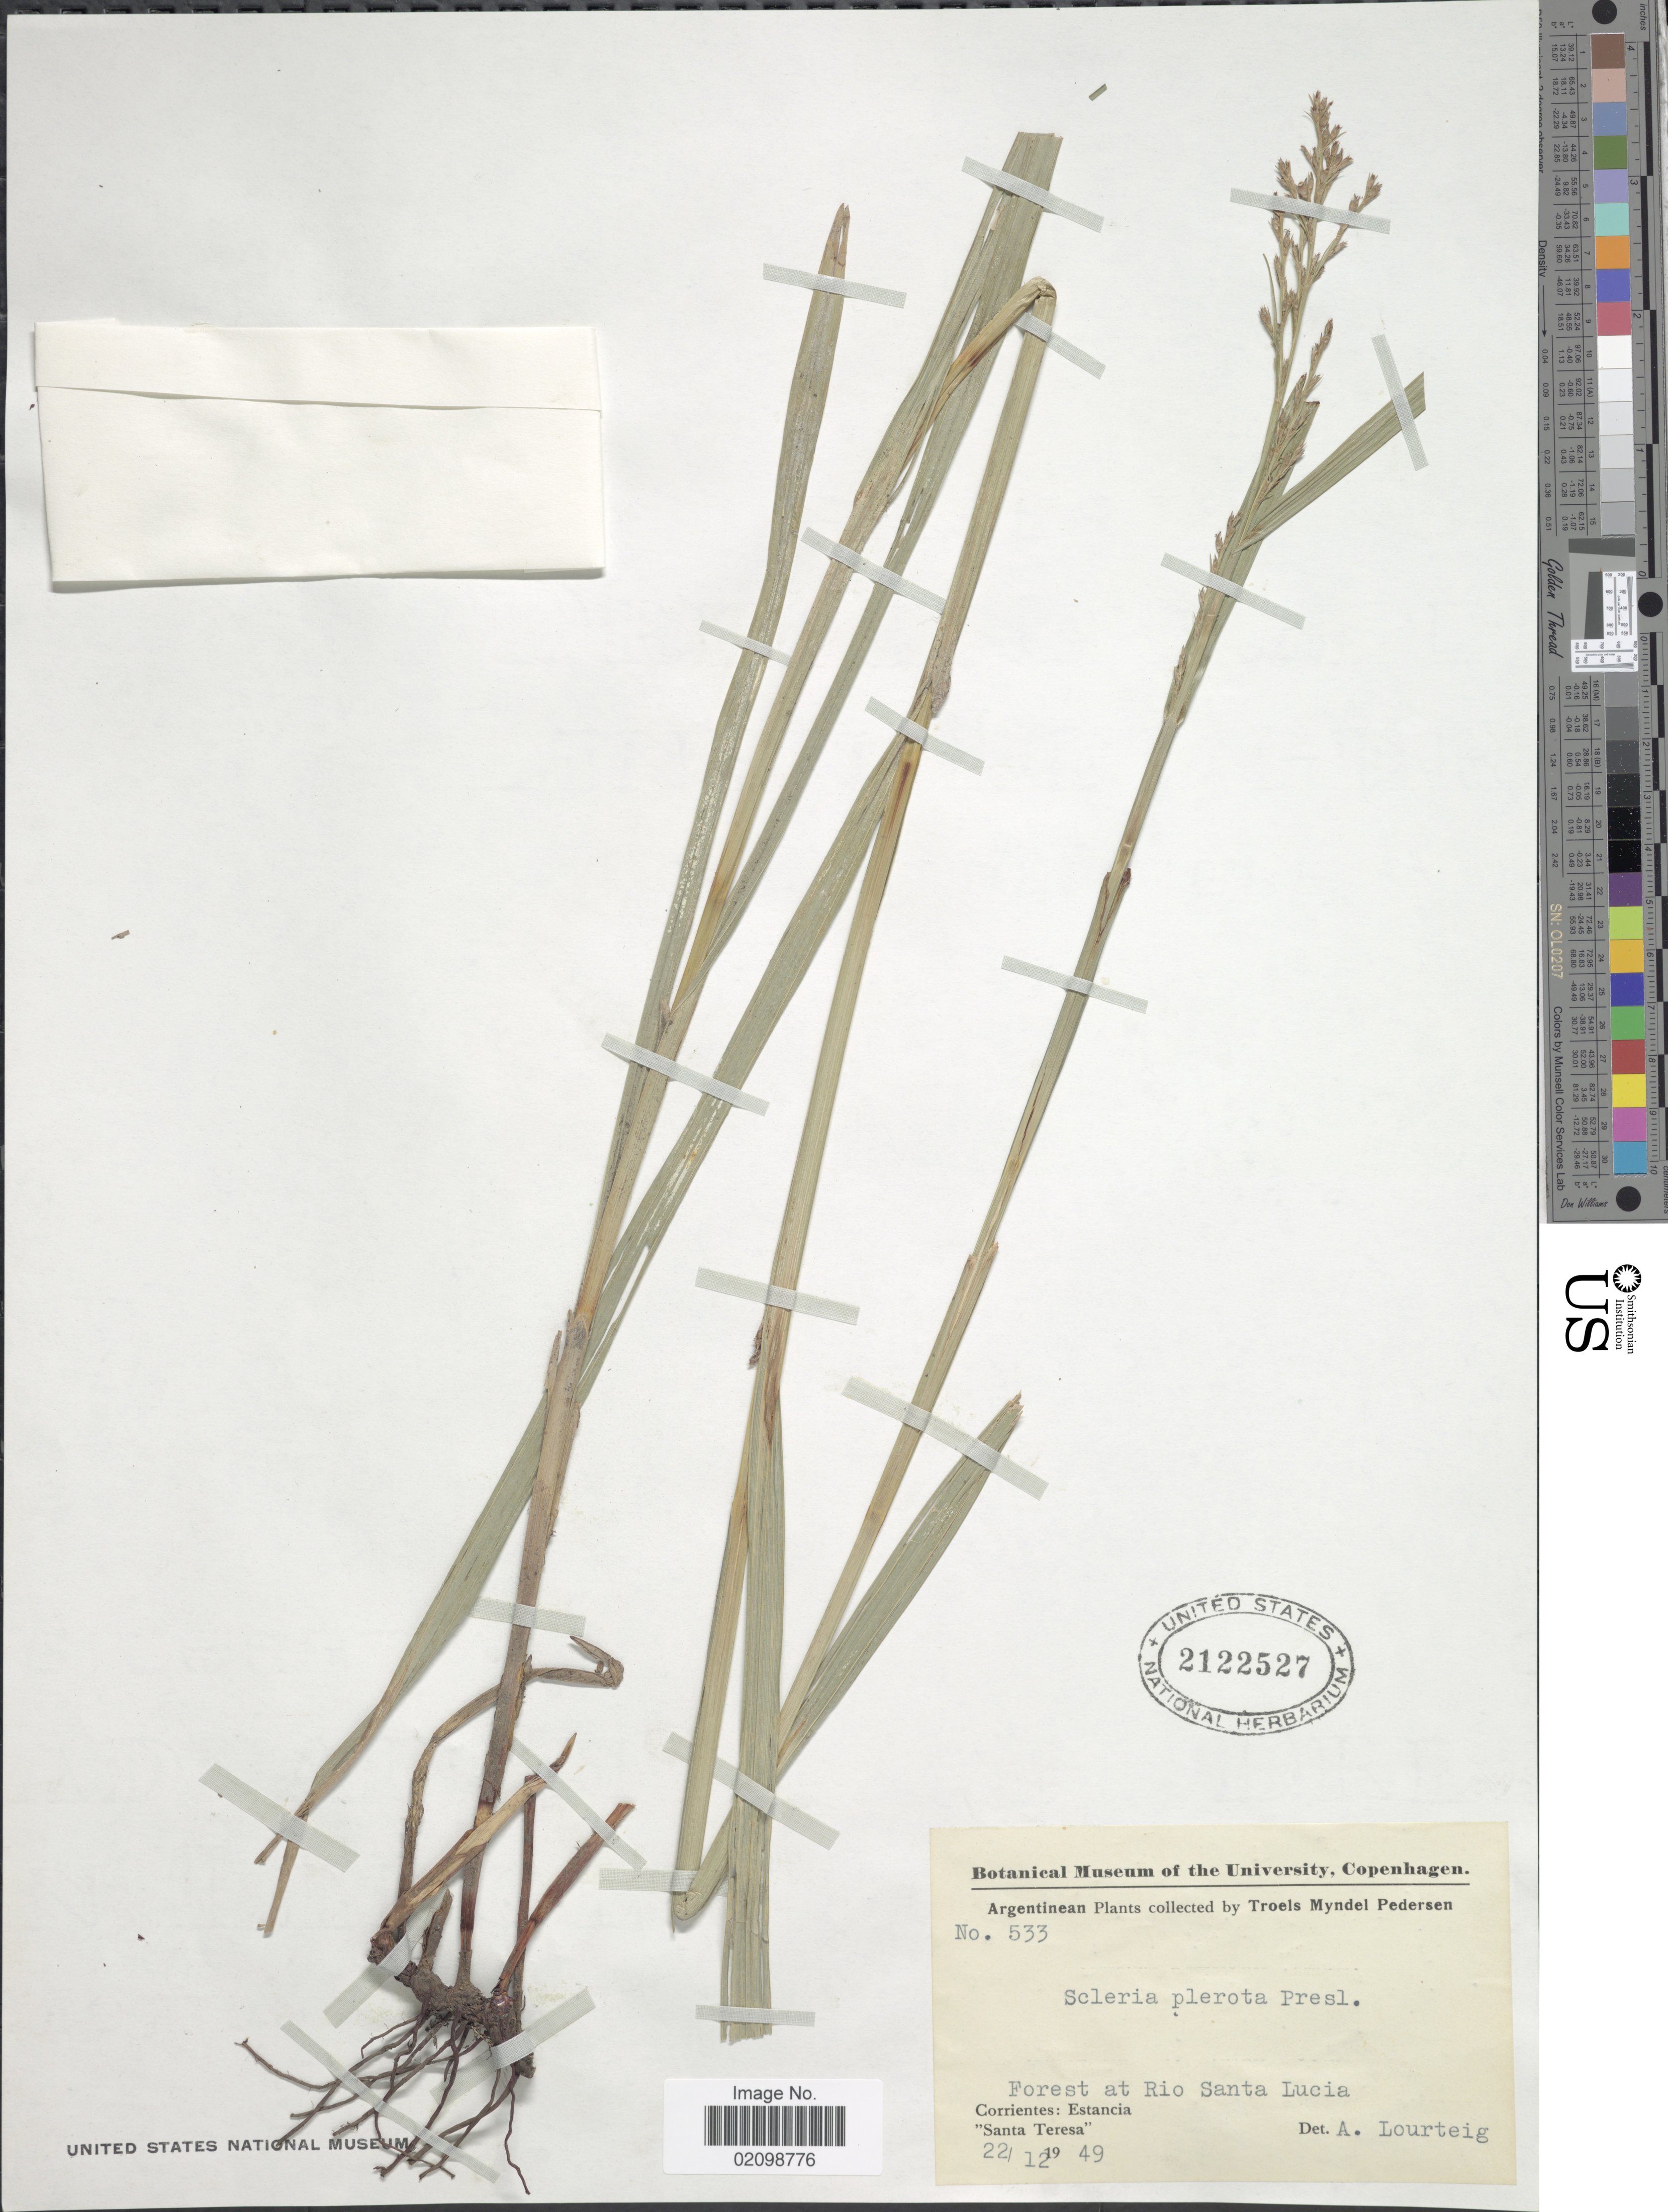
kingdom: Plantae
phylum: Tracheophyta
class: Liliopsida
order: Poales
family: Cyperaceae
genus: Scleria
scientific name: Scleria gaertneri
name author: Raddi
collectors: T. Pederson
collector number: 533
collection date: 1949-12-22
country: Argentina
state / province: Corrientes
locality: Argentinean, Forest at Rio Santa Lucia: Estancia, "Santa Teresa"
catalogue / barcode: US 2122527